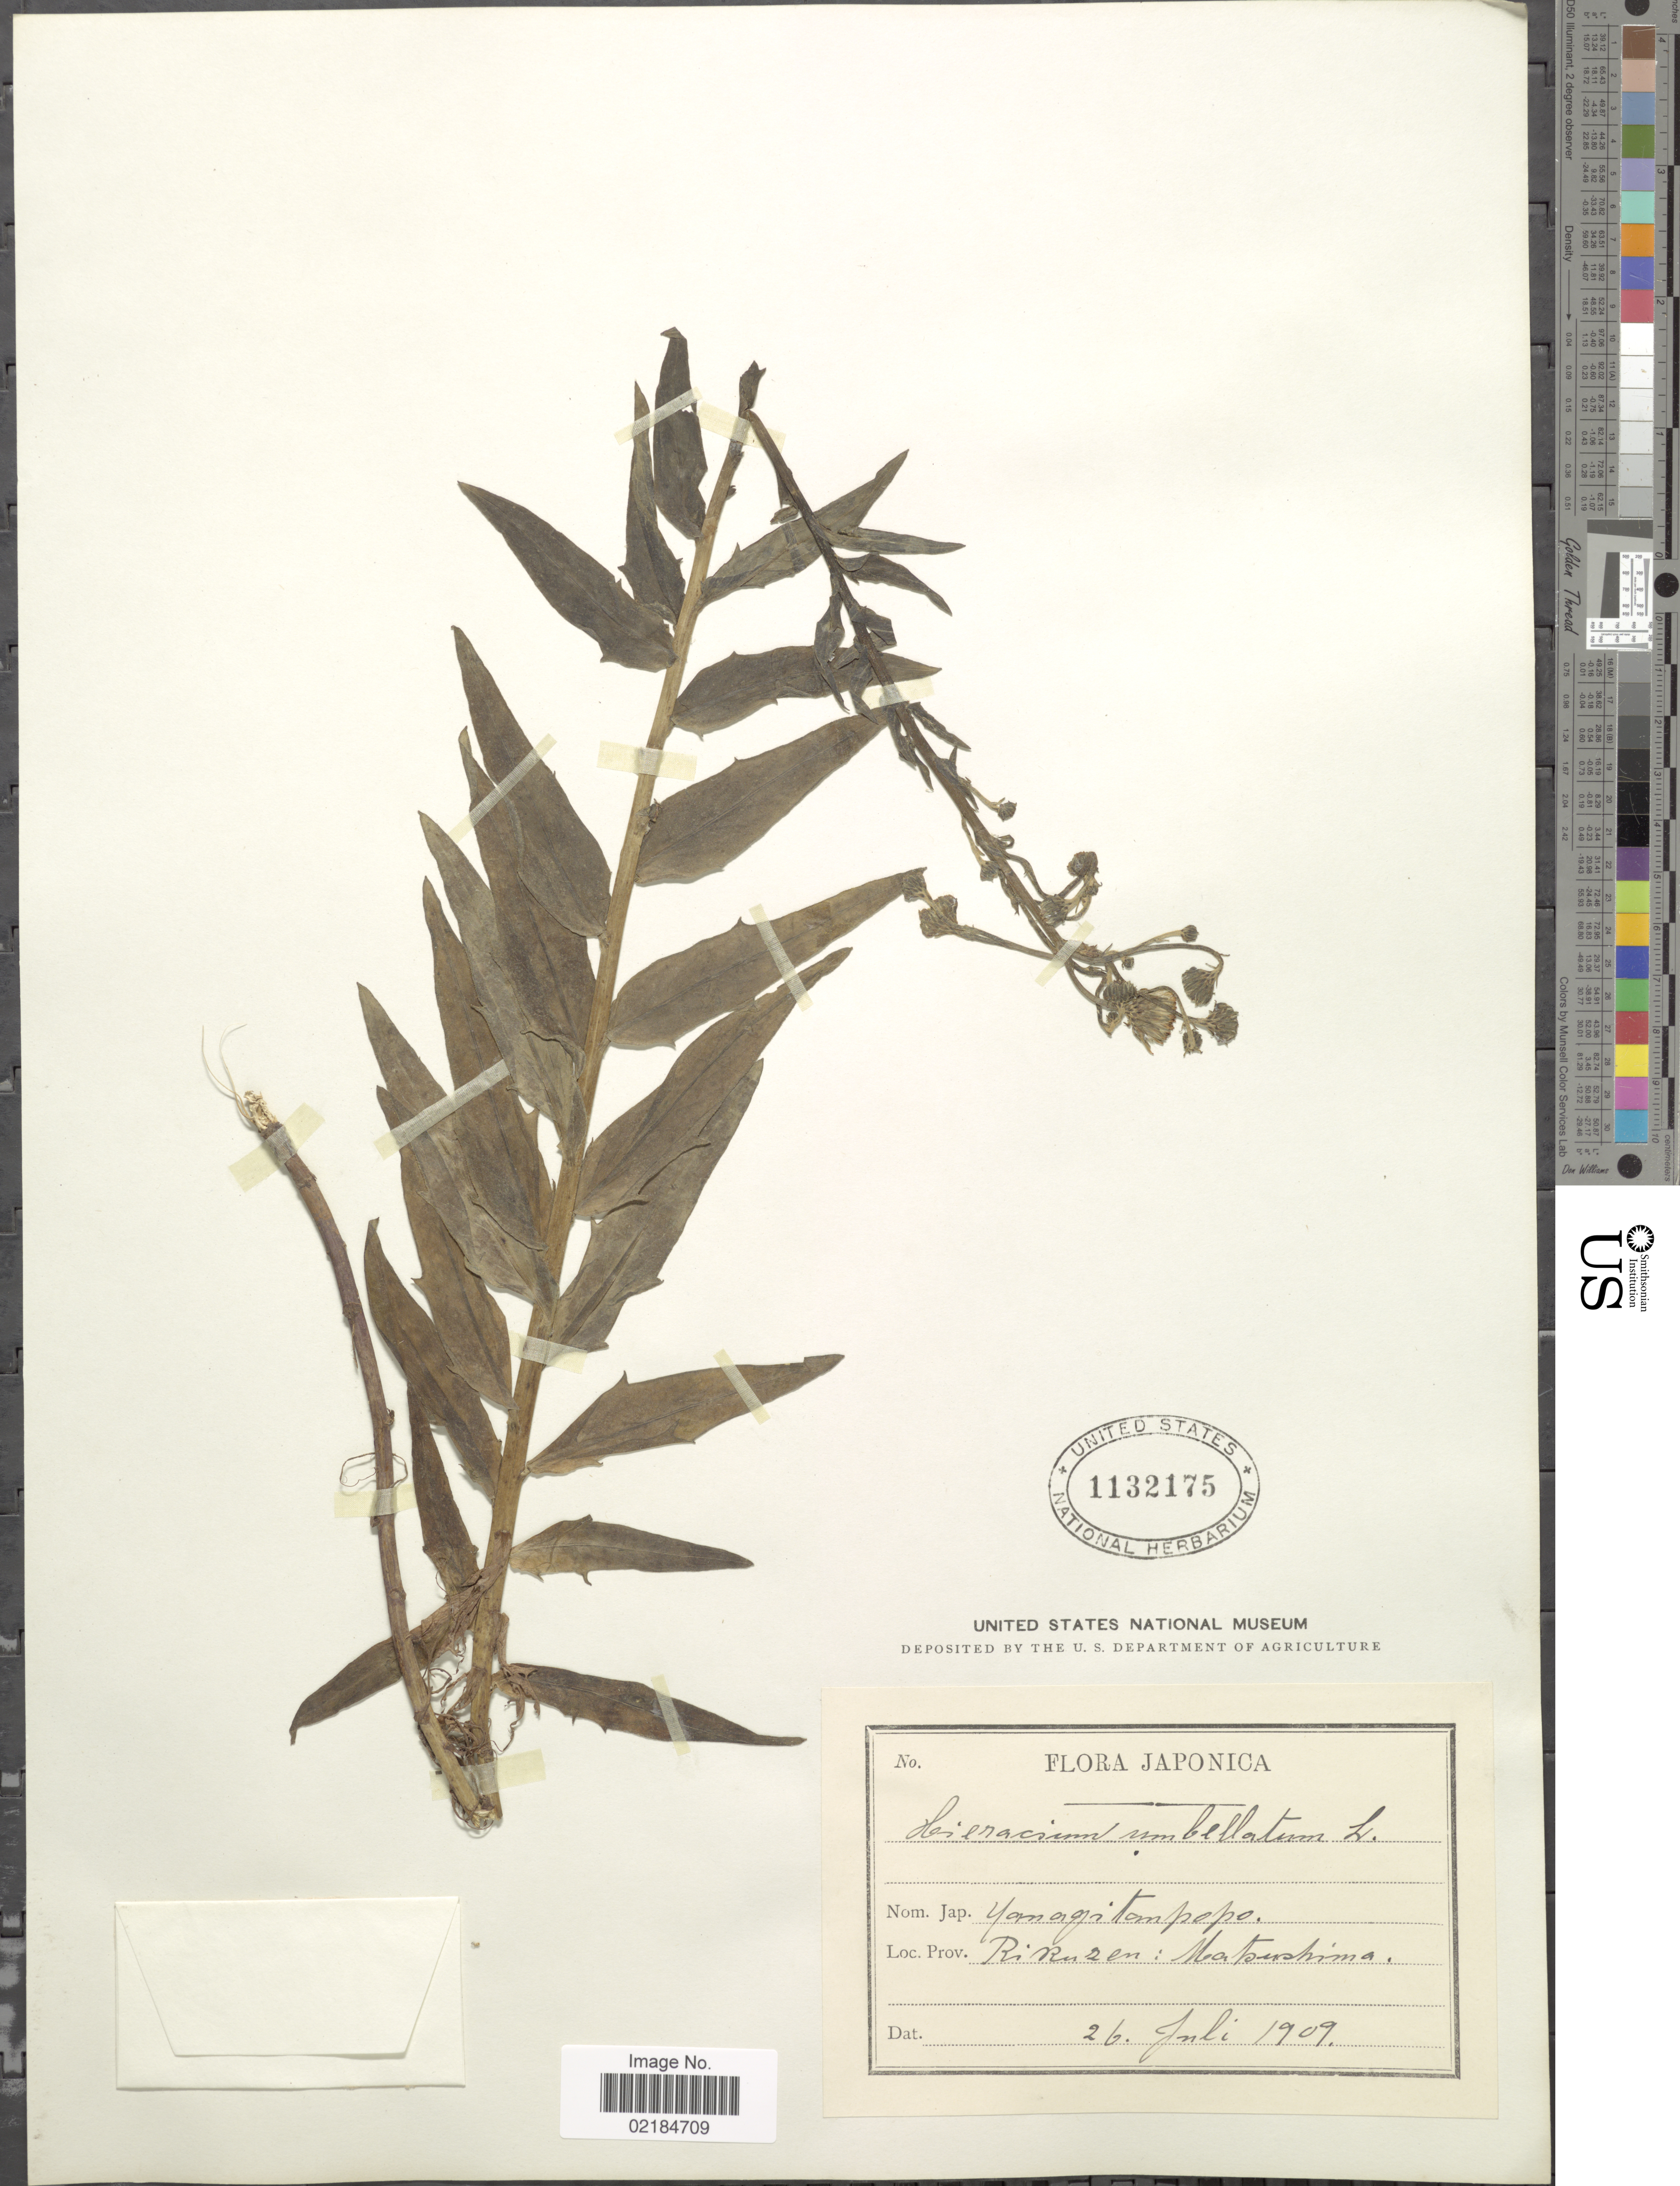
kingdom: Plantae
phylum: Tracheophyta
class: Magnoliopsida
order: Asterales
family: Asteraceae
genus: Hieracium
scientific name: Hieracium umbellatum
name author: L.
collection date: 1909-07-26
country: Japan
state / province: Miyagi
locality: Rikuzen: Matsushima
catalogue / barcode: US 1132175